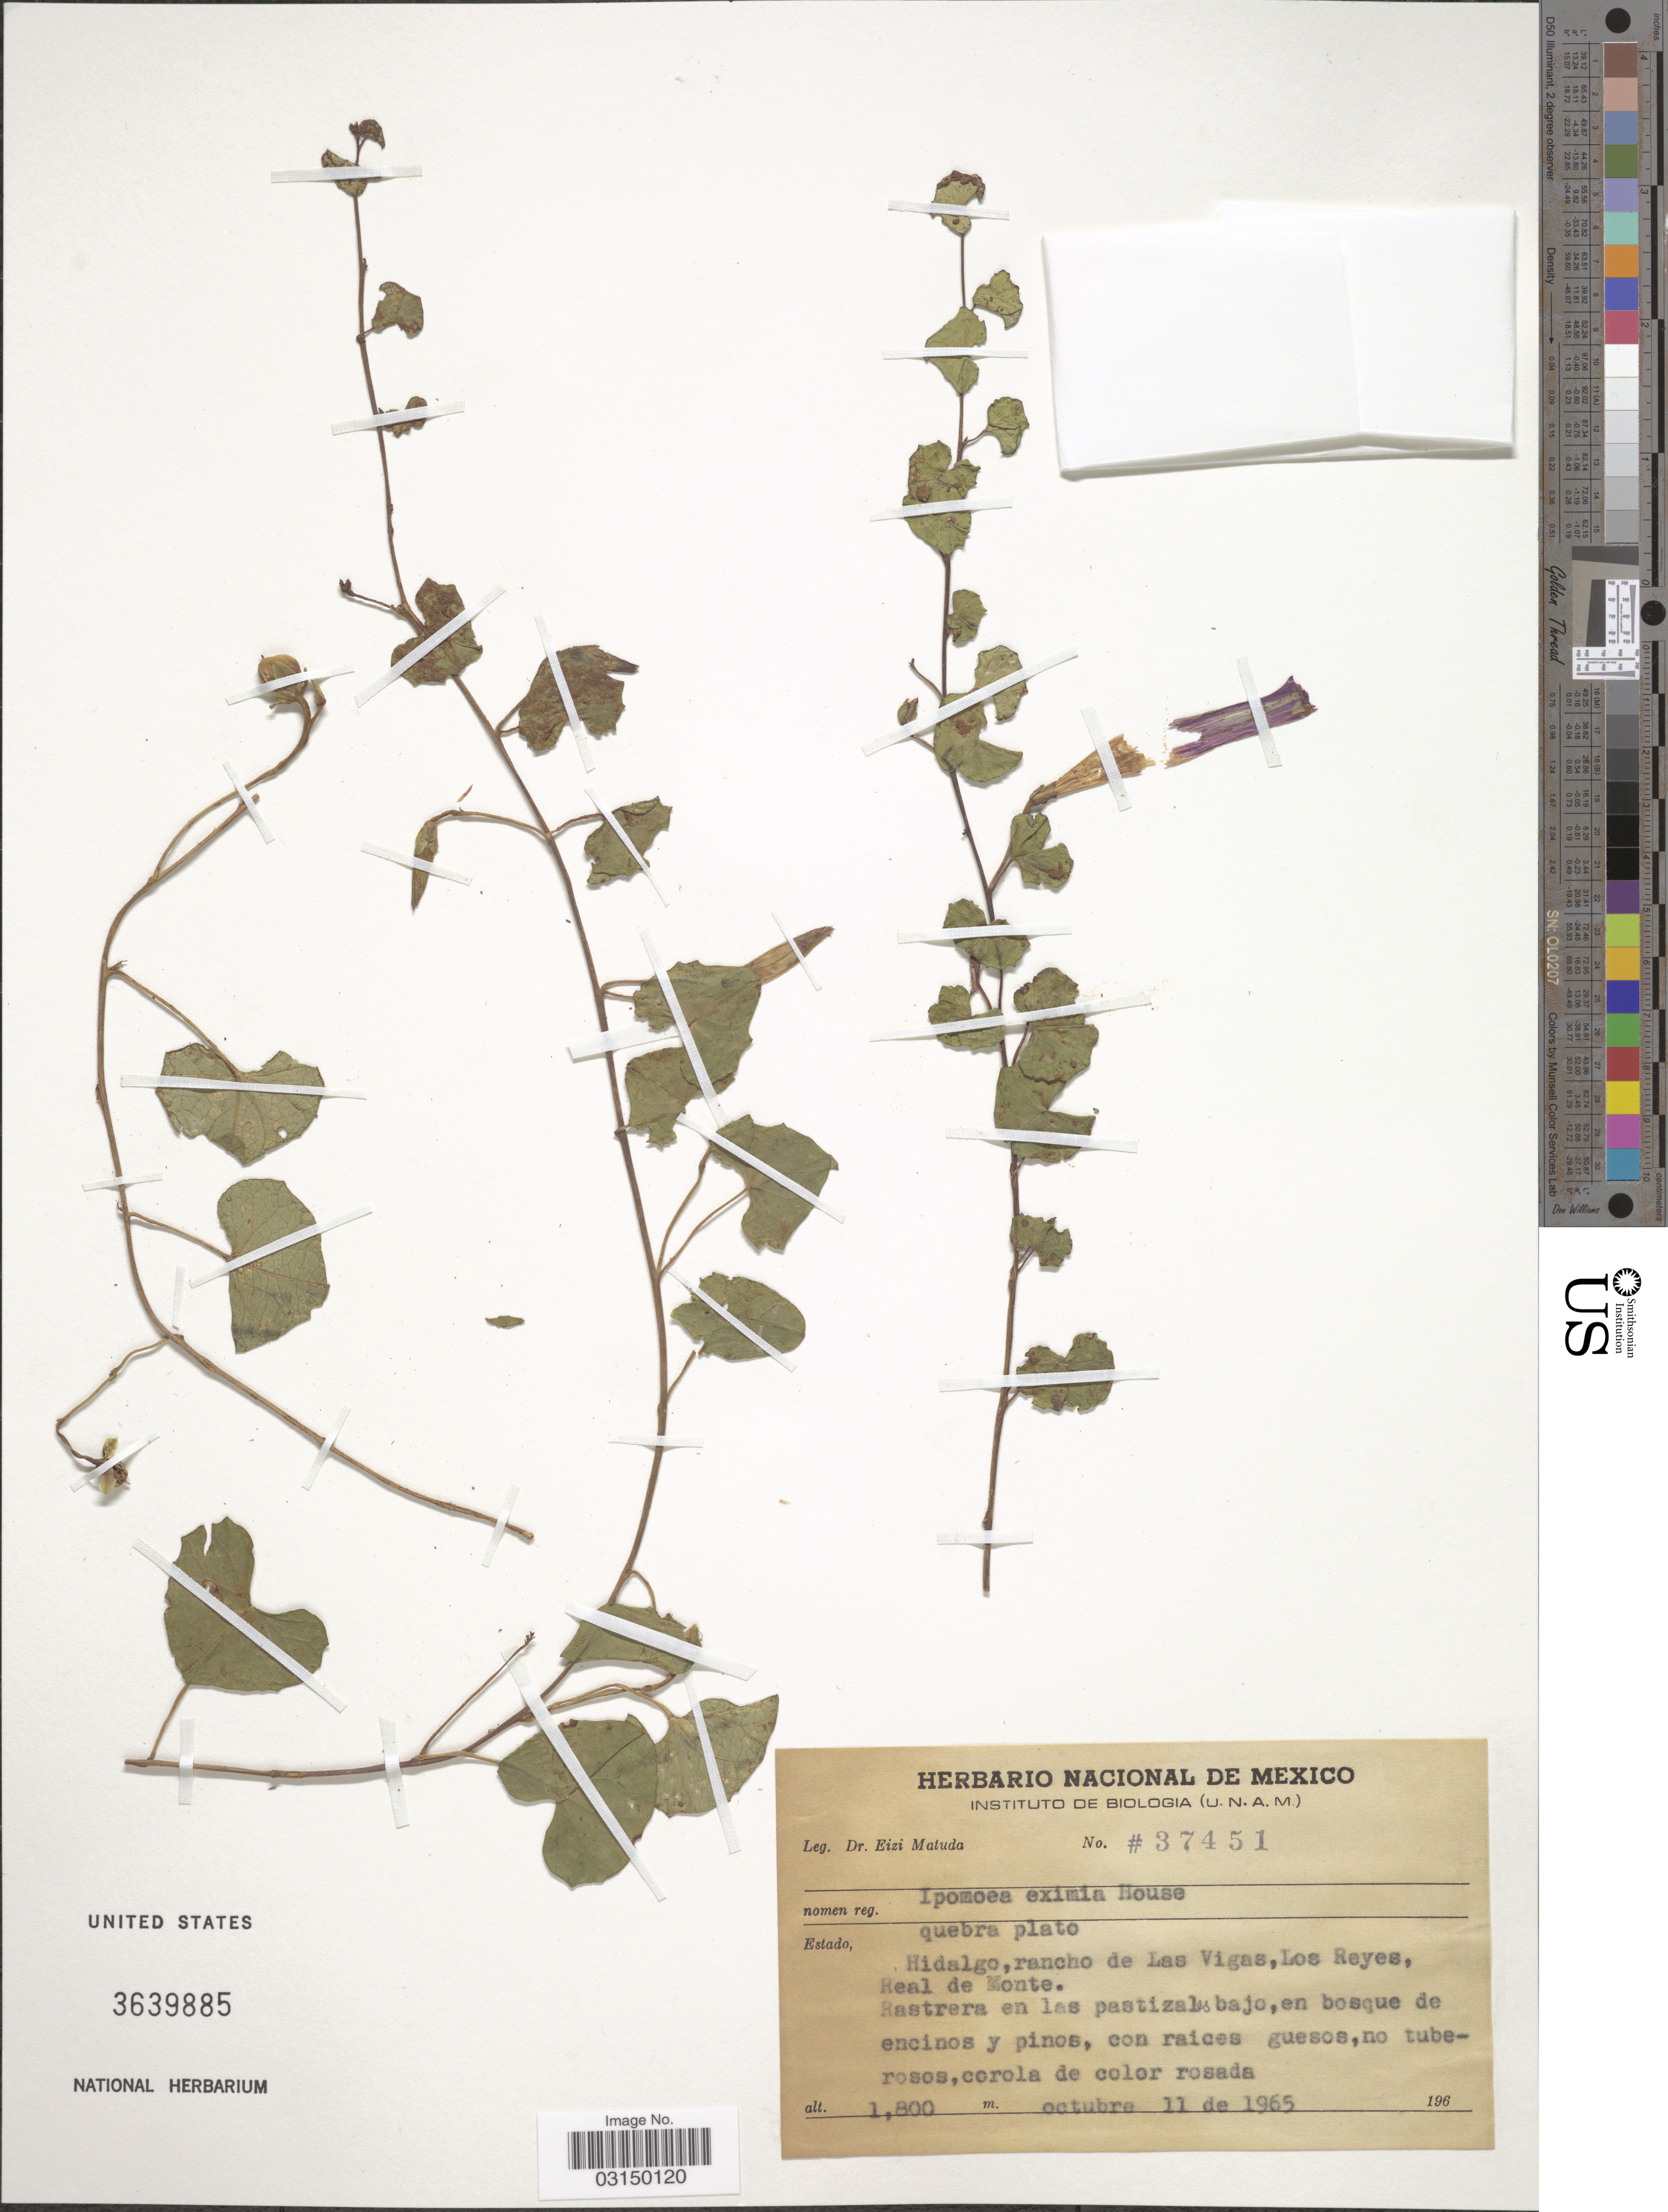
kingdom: Plantae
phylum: Tracheophyta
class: Magnoliopsida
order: Solanales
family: Convolvulaceae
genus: Ipomoea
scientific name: Ipomoea eximia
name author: House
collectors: E. Matuda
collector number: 37451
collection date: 1965-10-11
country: Mexico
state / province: Hidalgo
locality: Rancho de Las Vigas, Los Reyes, Real de Monte.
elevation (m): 1800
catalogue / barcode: US 3639885